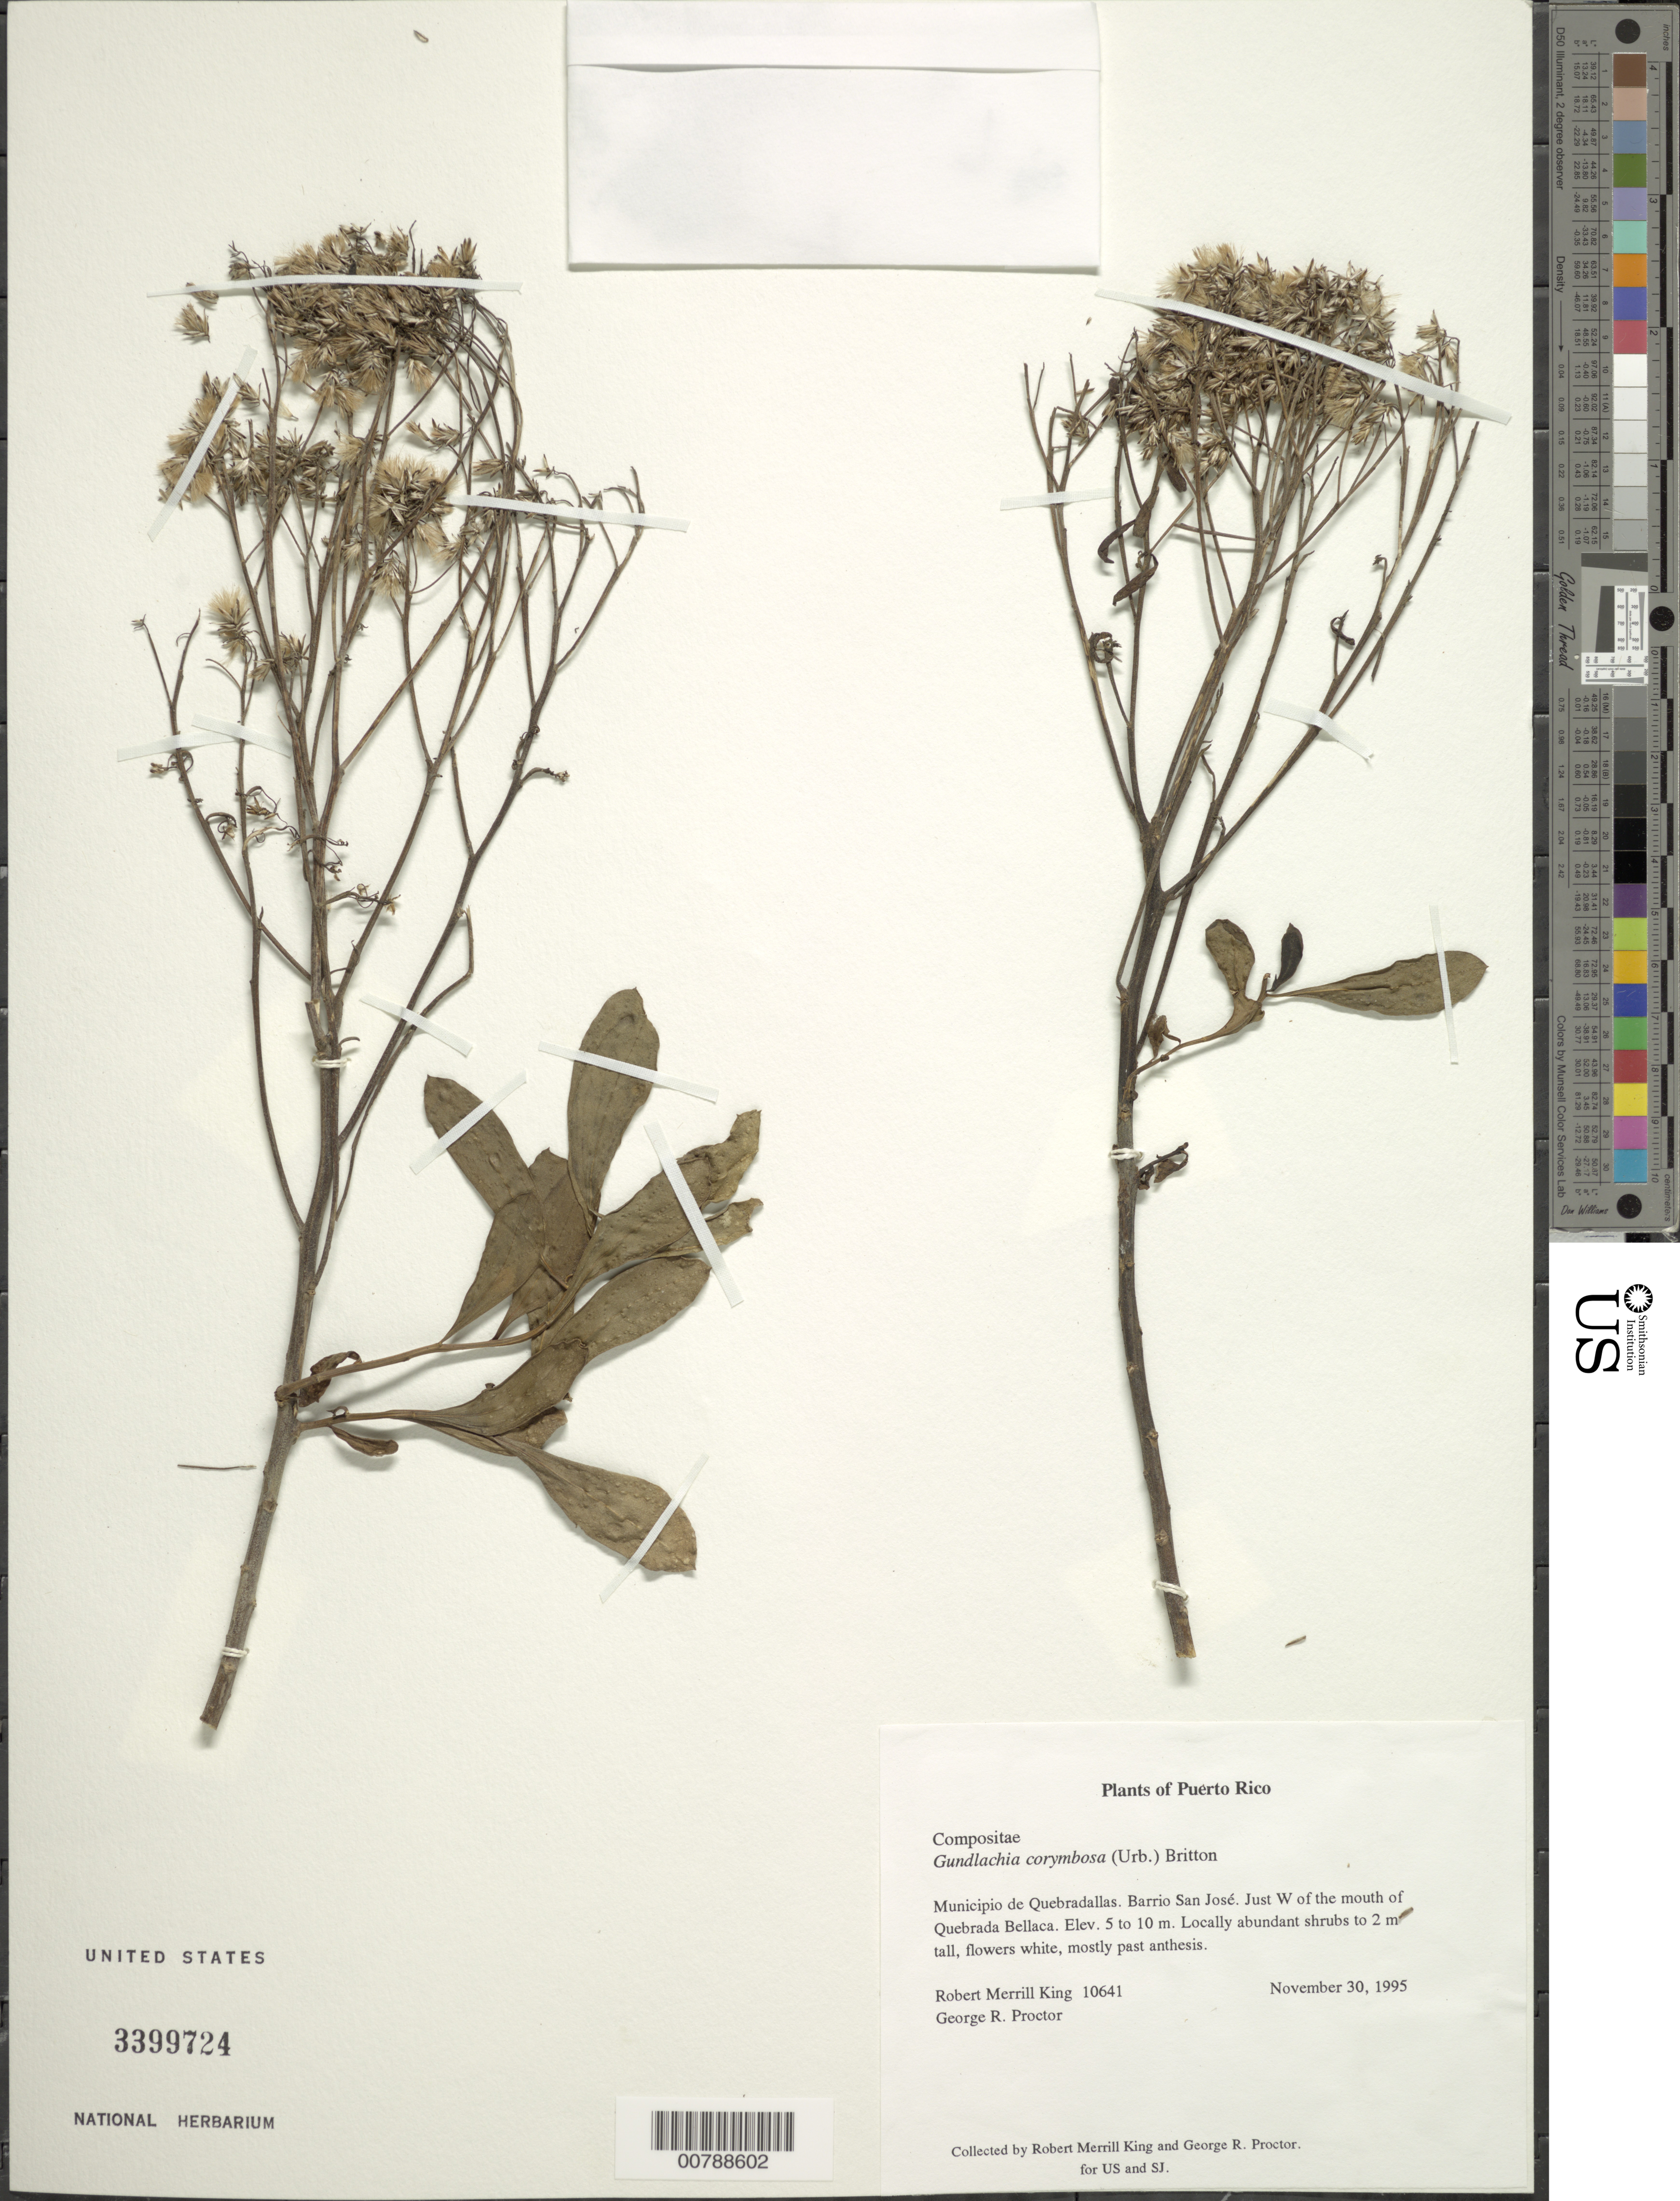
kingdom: Plantae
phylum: Tracheophyta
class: Magnoliopsida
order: Asterales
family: Asteraceae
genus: Gundlachia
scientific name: Gundlachia corymbosa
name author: (Urb.) Britton ex Bold.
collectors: R. M. King & G. R. Proctor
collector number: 10641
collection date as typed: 30 Nov 1995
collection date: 1995-11-30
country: Puerto Rico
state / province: Quebradillas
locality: Barrio San José. Just W of the mouth of Quebrada Bellaca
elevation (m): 5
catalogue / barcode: US 3399724